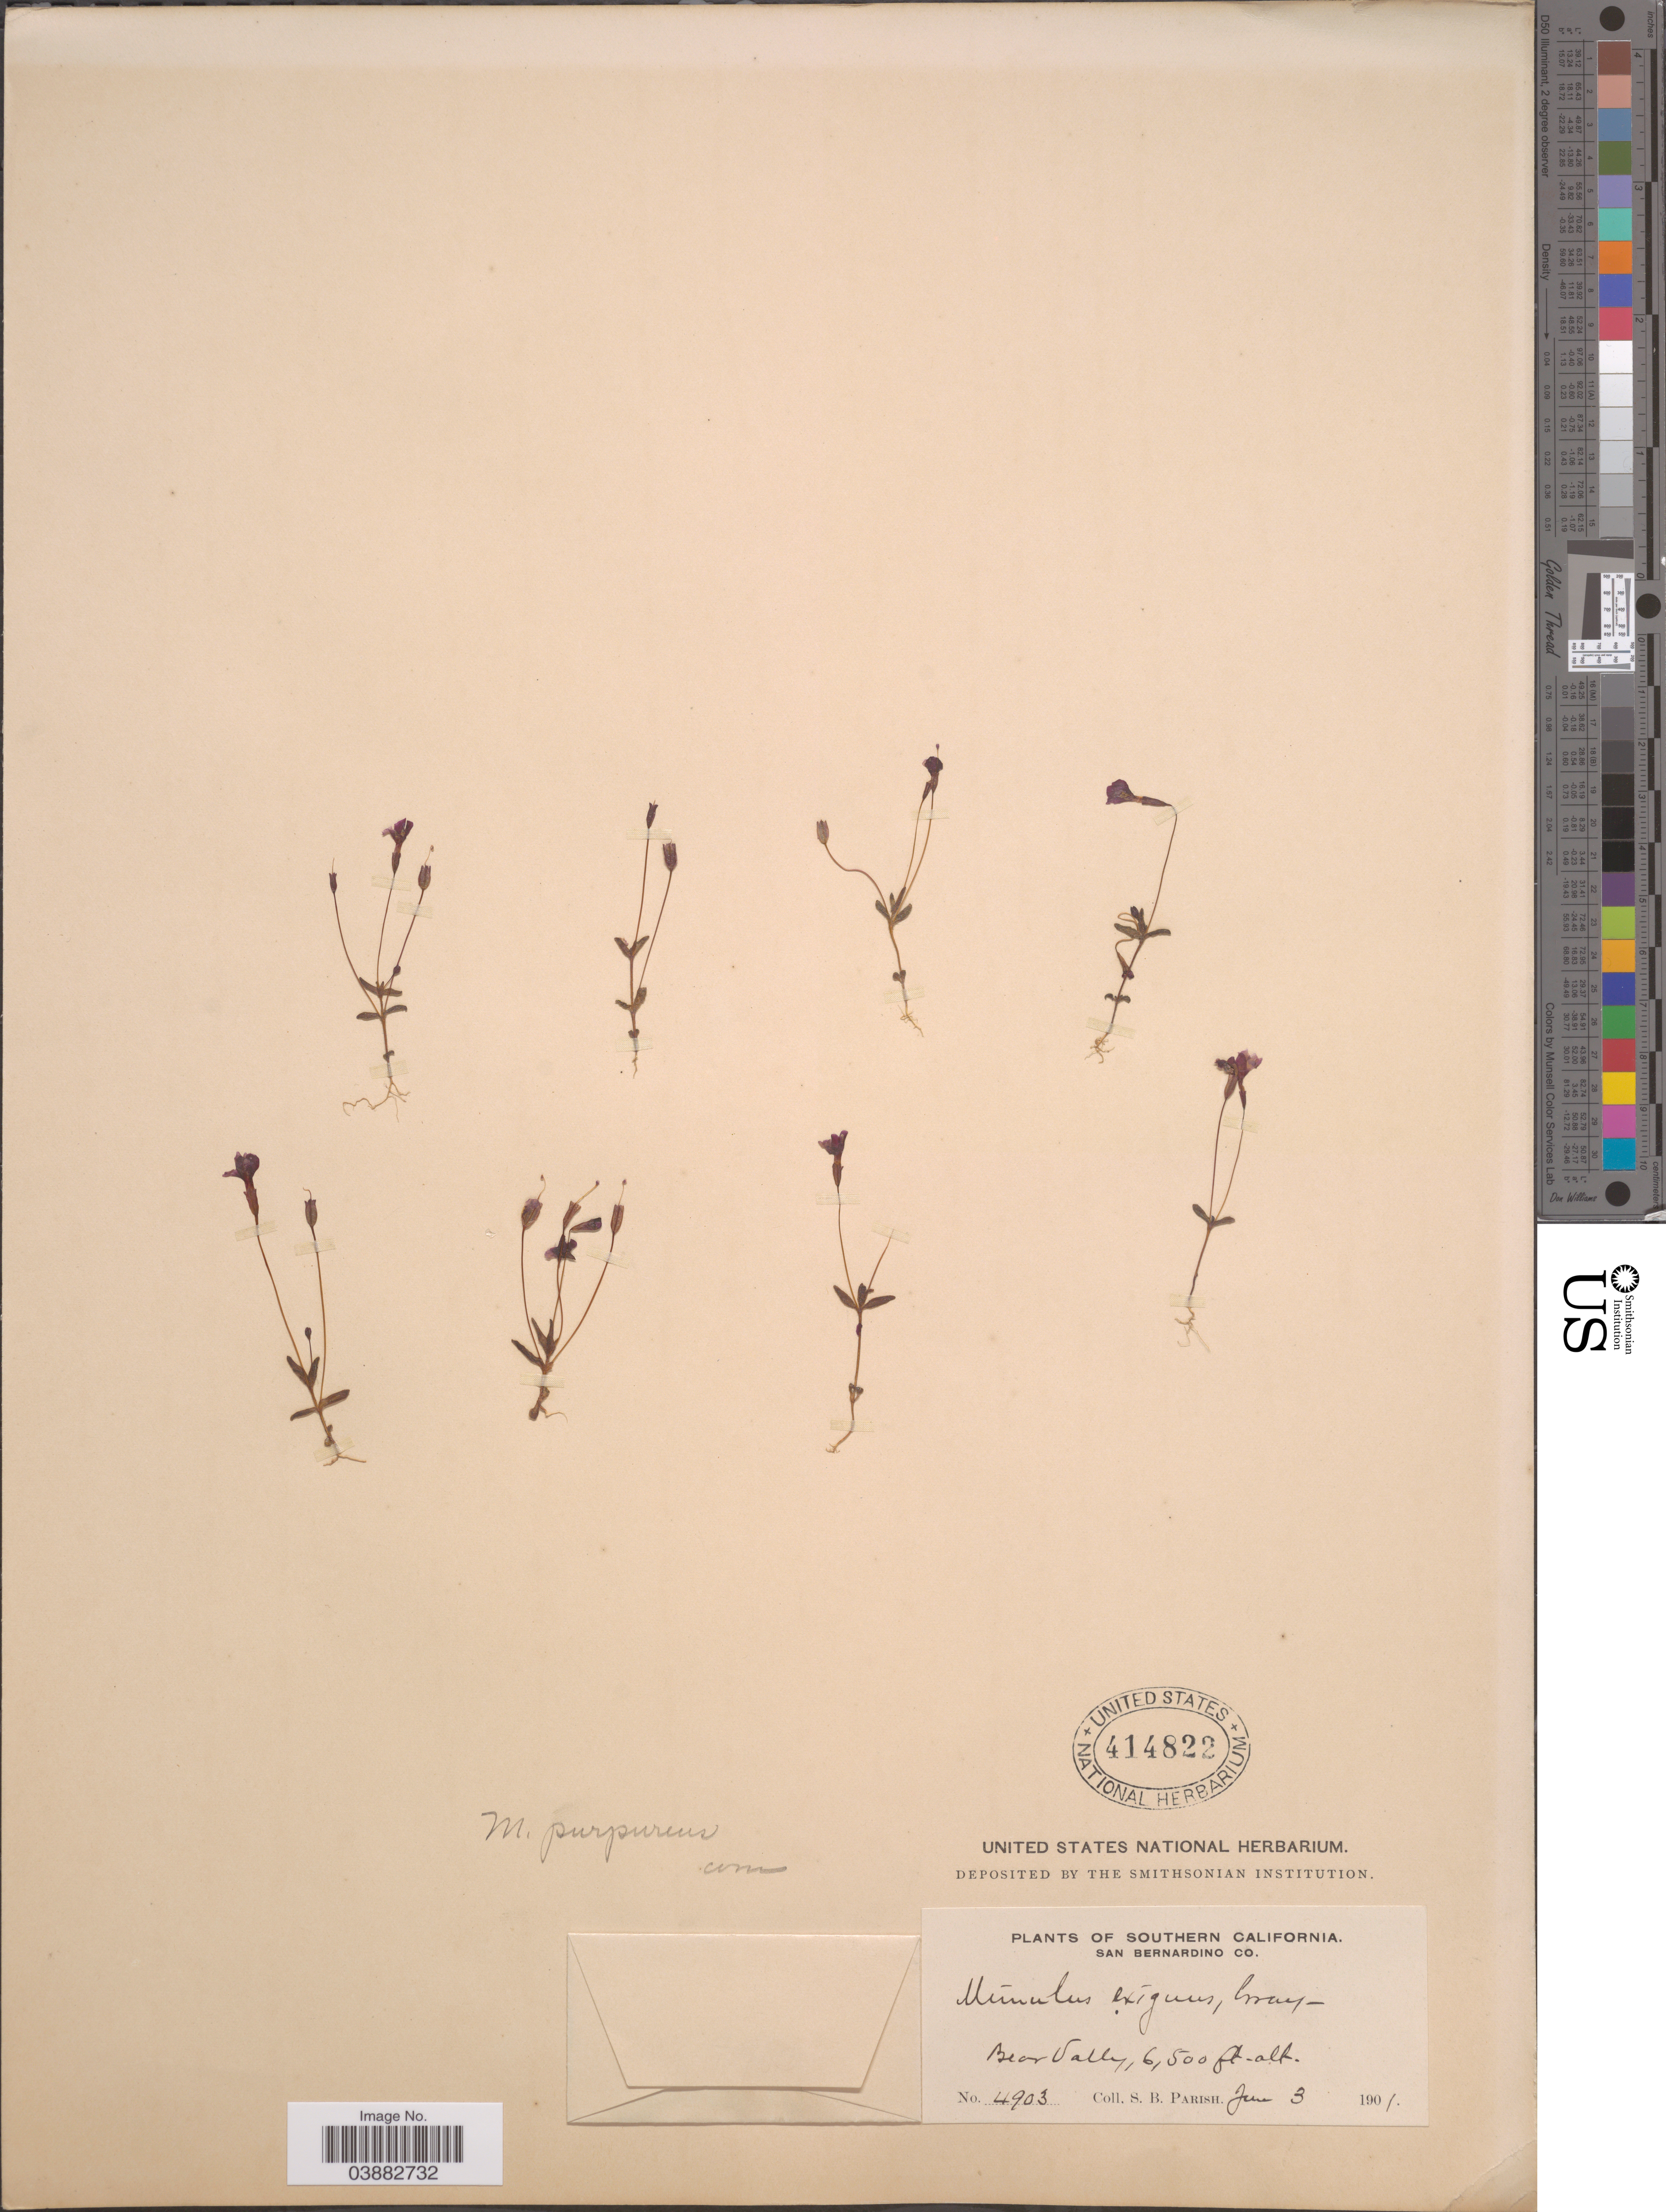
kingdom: Plantae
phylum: Tracheophyta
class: Magnoliopsida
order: Lamiales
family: Phrymaceae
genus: Mimulus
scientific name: Mimulus purpureus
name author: A.L. Grant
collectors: S. B. Parish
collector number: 4903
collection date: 1901-06-03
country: United States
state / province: California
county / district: San Bernardino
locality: Southern California. San Bernardino Co. Bear Valley.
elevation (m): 1981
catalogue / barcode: US 414822